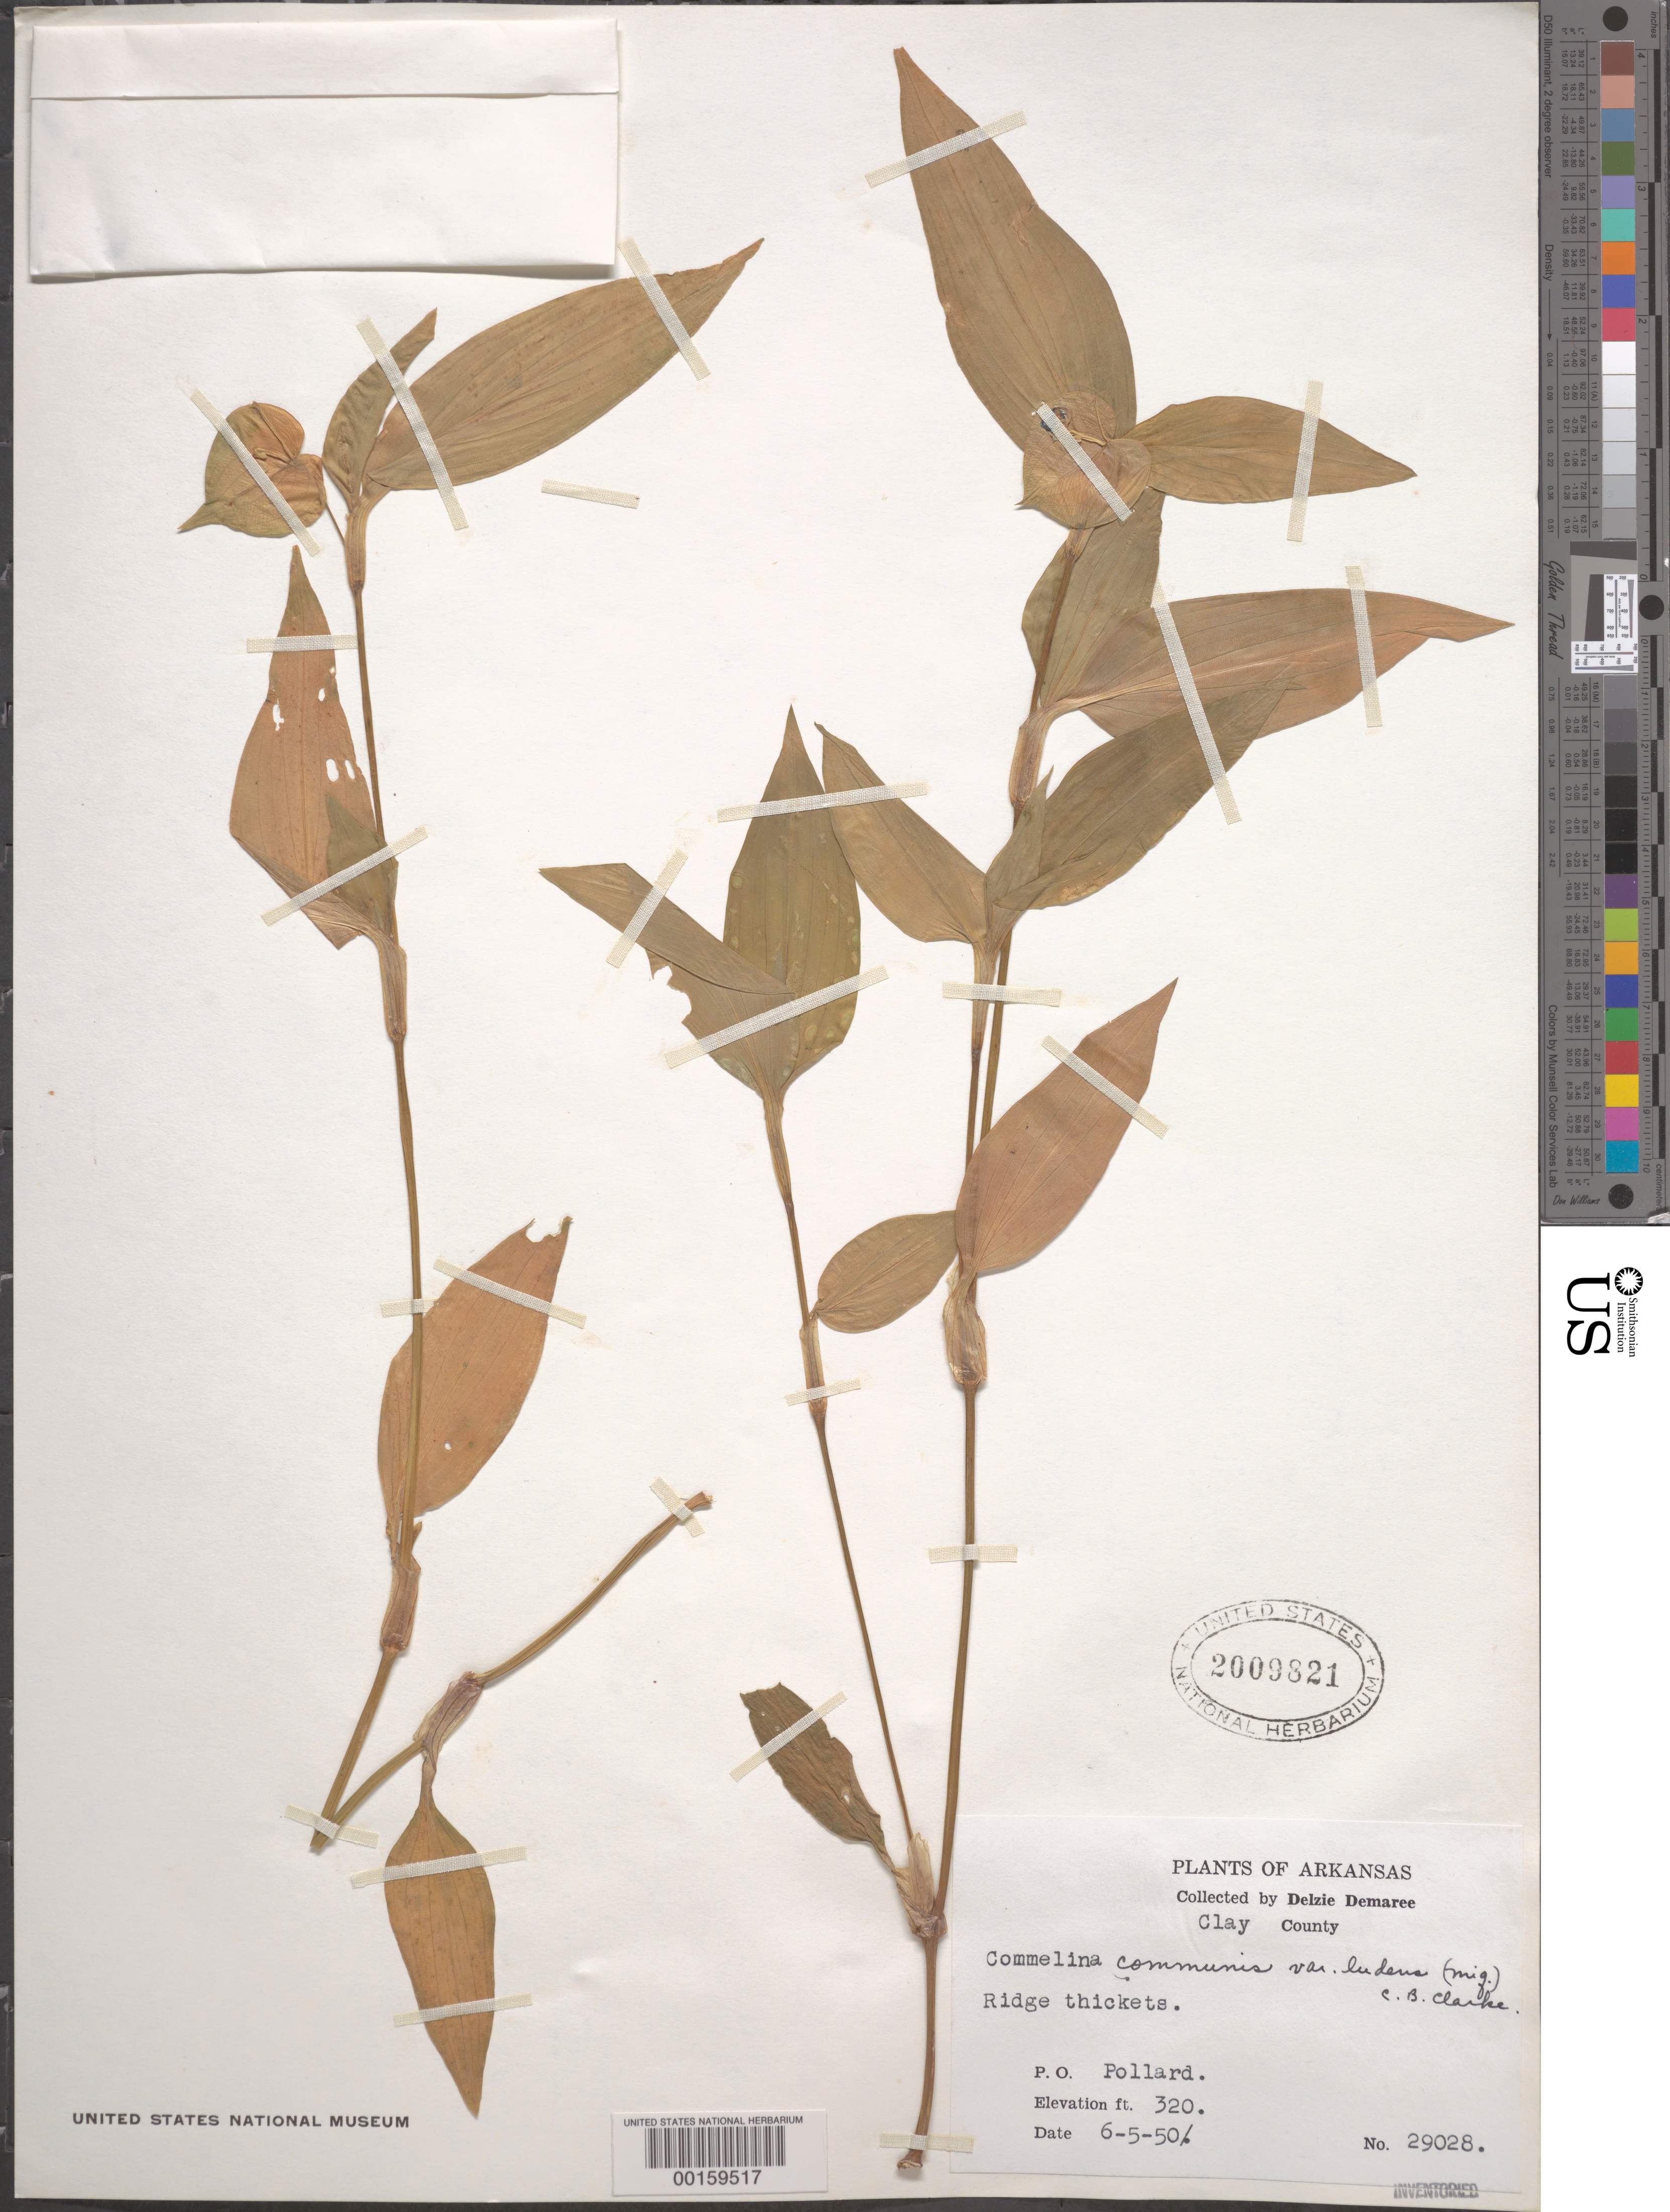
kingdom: Plantae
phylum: Tracheophyta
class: Liliopsida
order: Commelinales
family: Commelinaceae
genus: Commelina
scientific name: Commelina communis var. ludens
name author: (Miq.) C.B. Clarke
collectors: D. Demaree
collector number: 29028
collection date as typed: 05 Jun 1950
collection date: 1950-06-05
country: United States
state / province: Arkansas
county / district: Clay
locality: Pollard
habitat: Ridge thickets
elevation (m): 98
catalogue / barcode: US 2009821